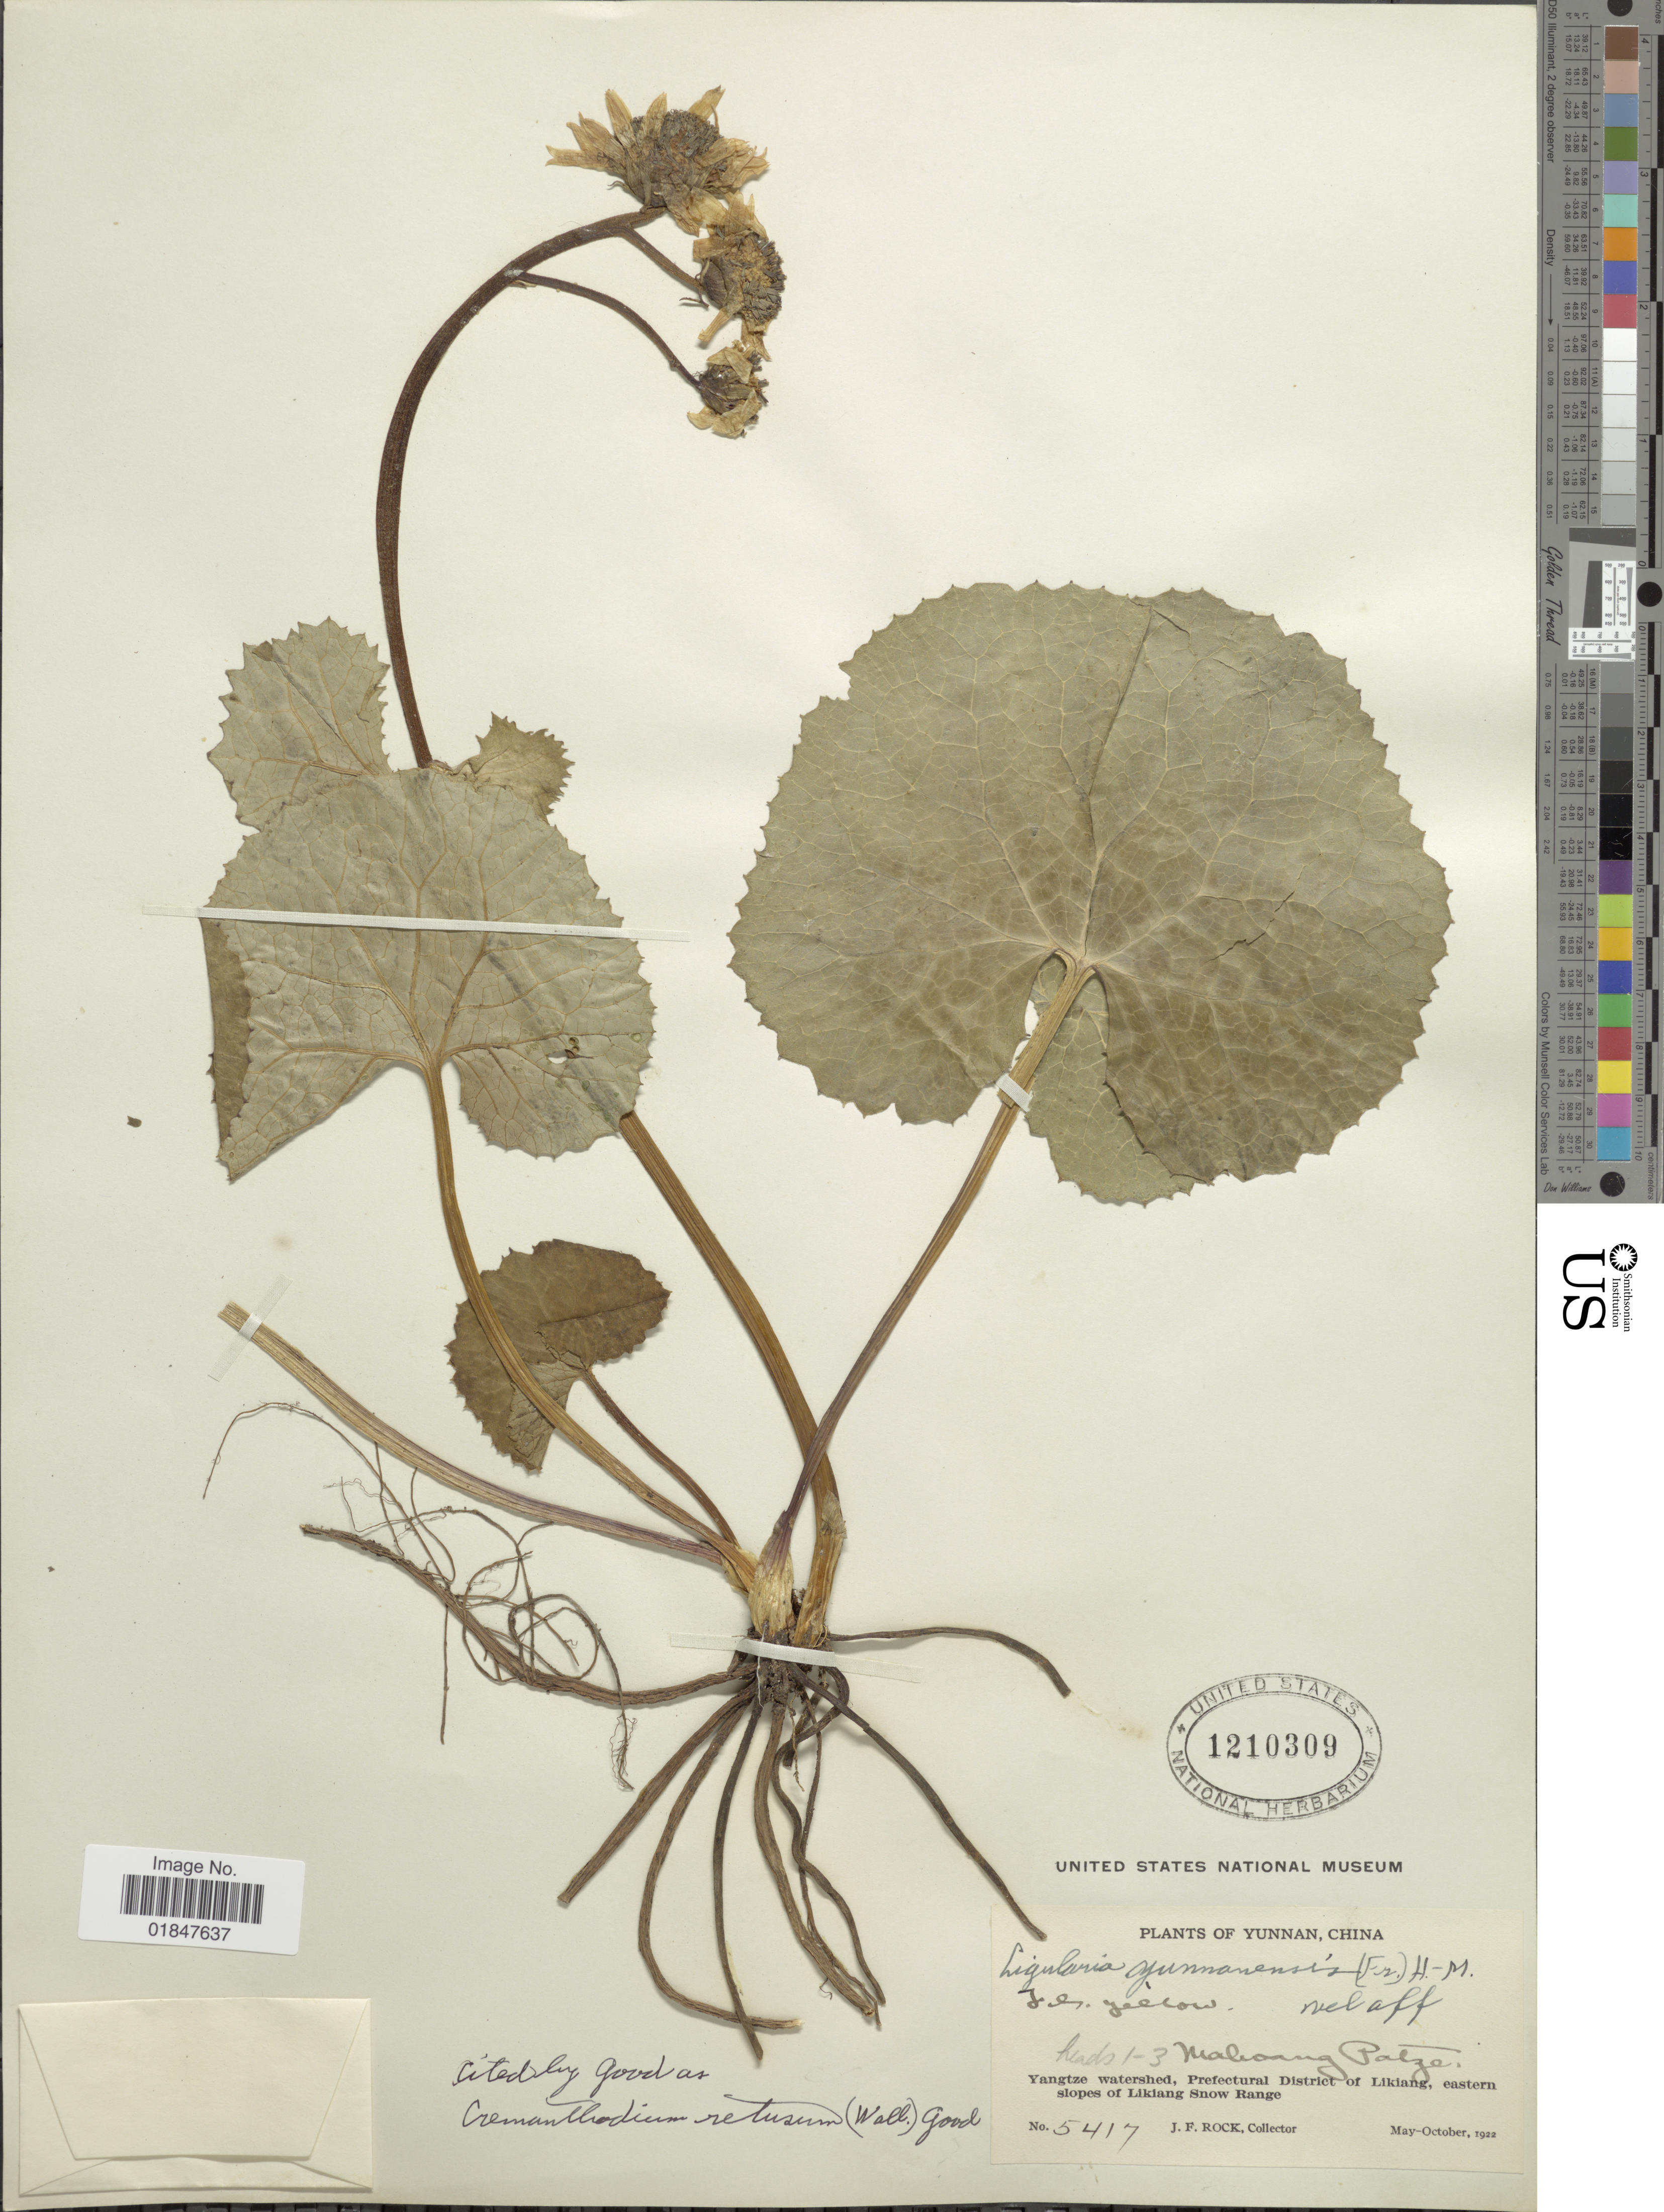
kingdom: Plantae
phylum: Tracheophyta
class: Magnoliopsida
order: Asterales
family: Asteraceae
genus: Cremanthodium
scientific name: Cremanthodium retusum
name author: (DC.) R.D. Good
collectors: J. Rock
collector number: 5417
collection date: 1922-05/1922-10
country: China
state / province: Yunnan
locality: Mahoang Patze, Yangtze watershed, Prefectural District of Likiang, eastern slopes of Likiang Snow Range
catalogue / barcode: US 1210309